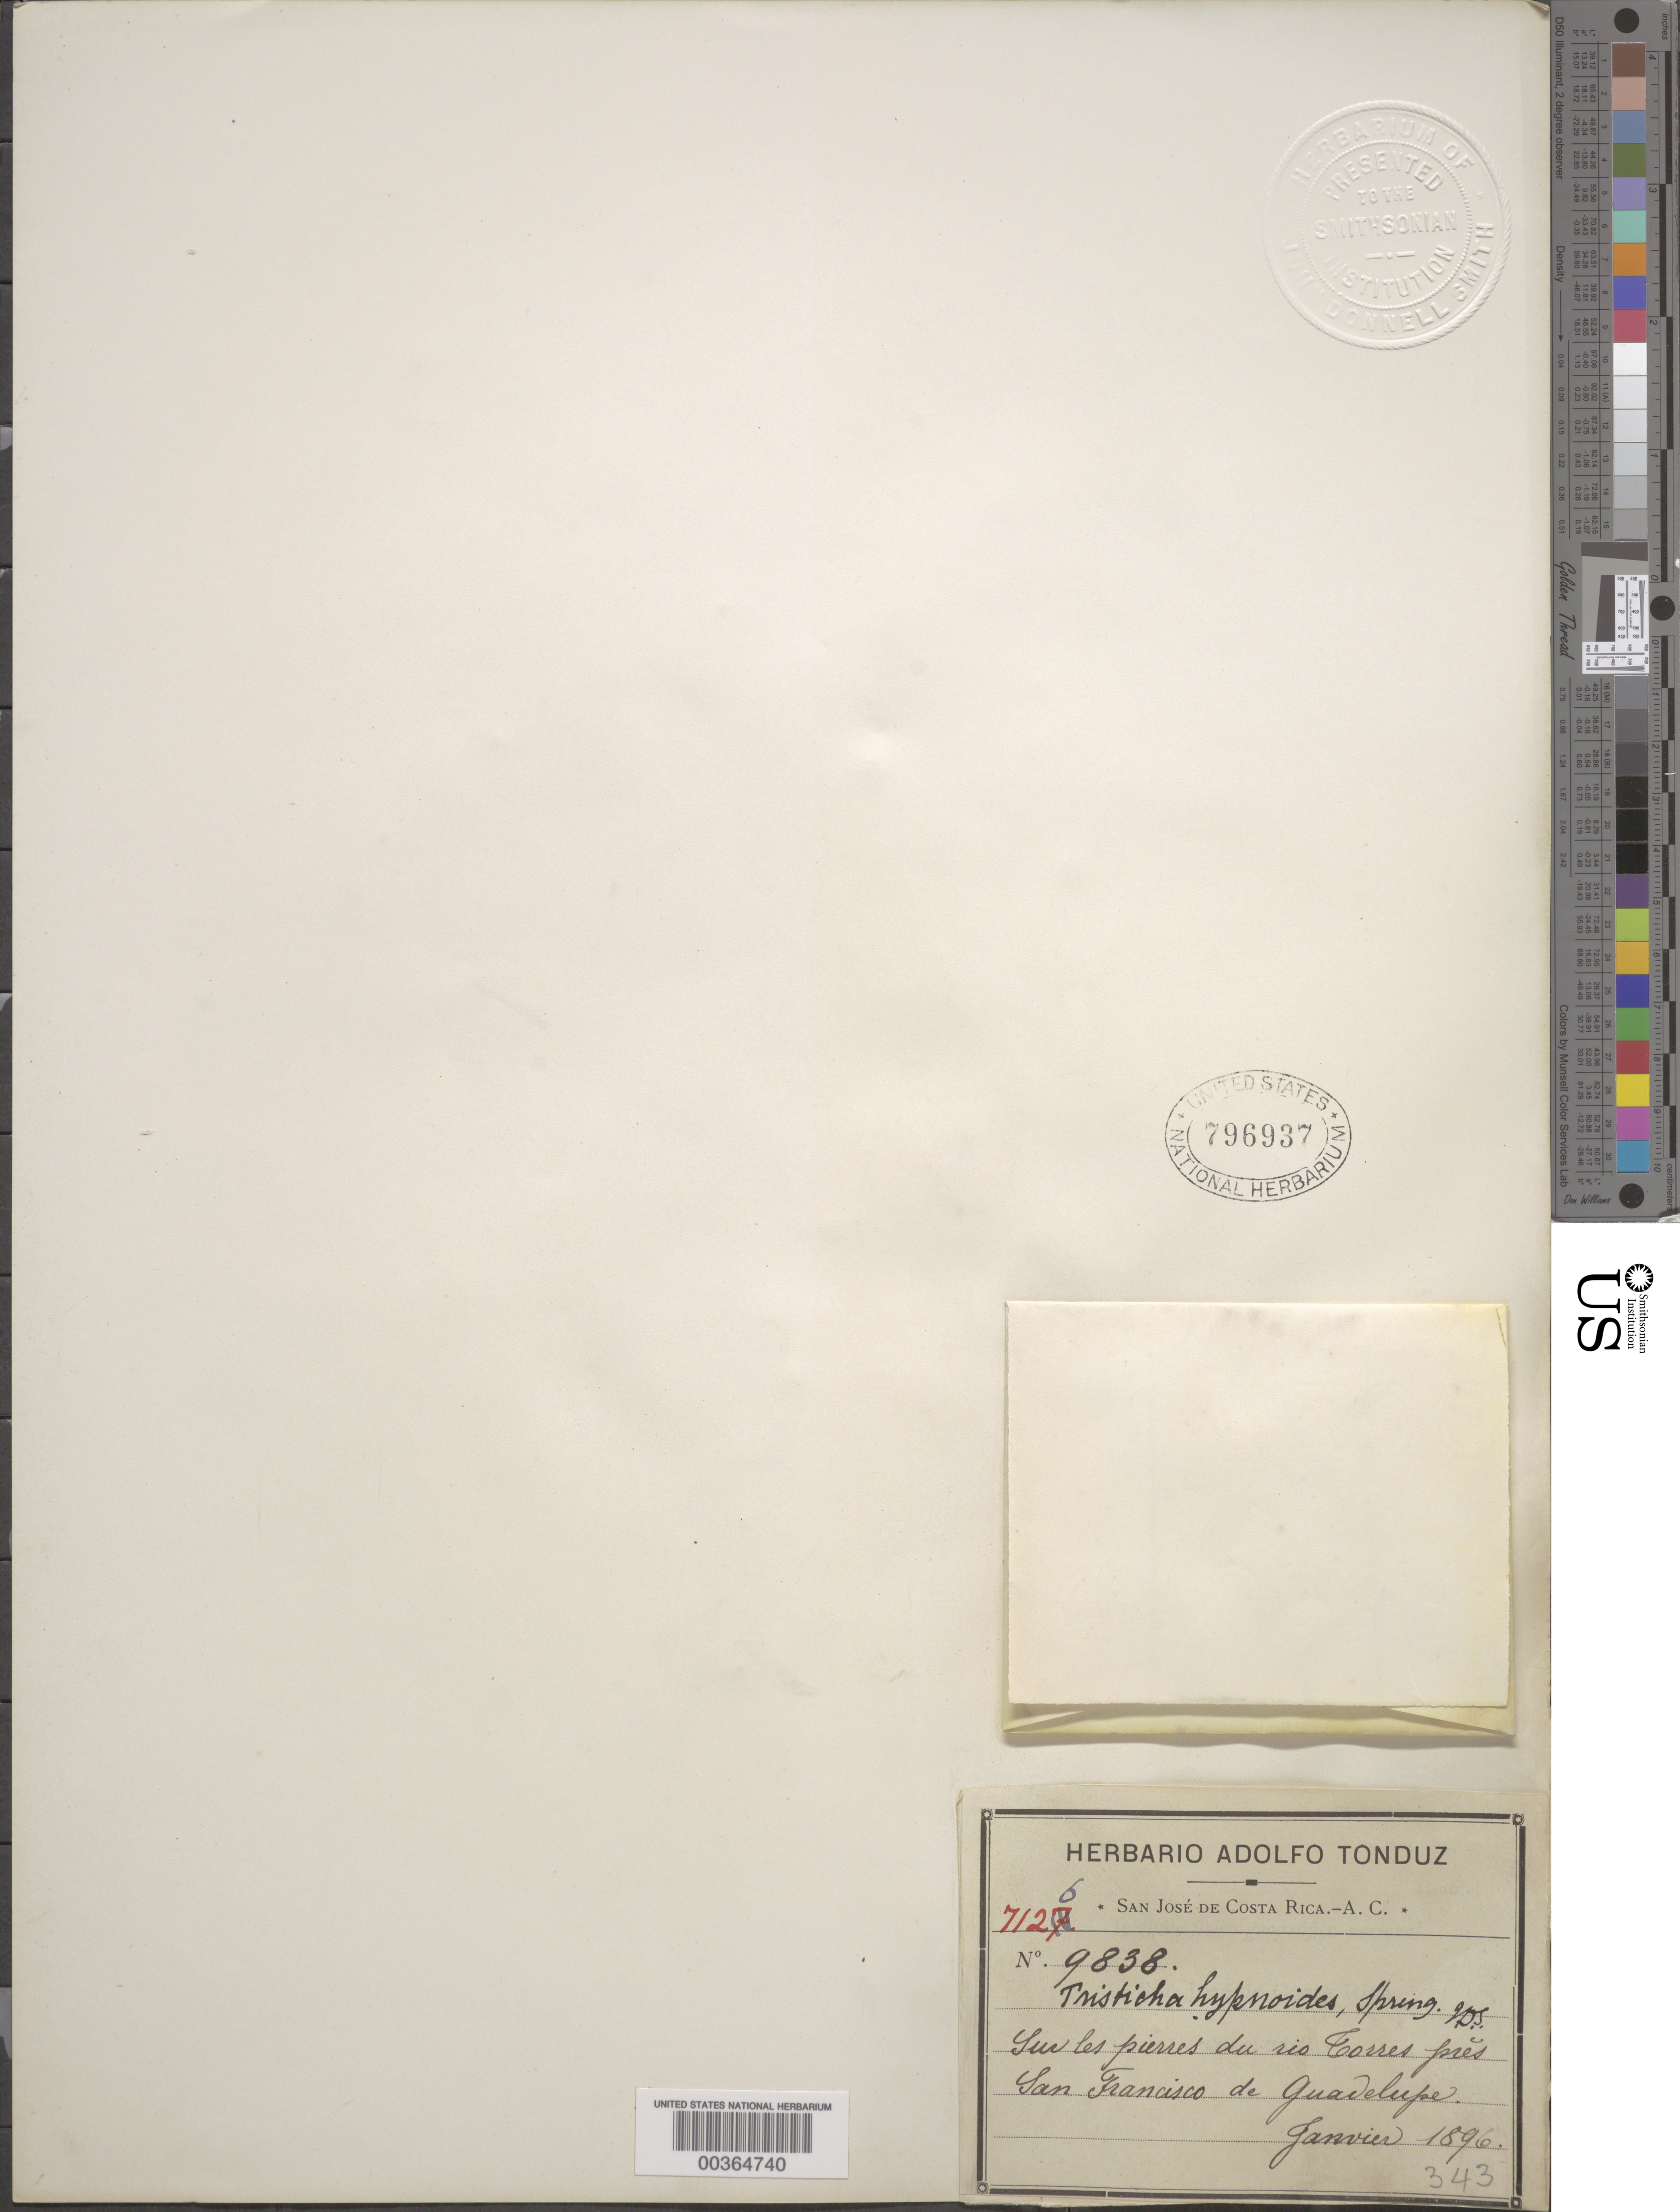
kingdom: Plantae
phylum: Tracheophyta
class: Magnoliopsida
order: Malpighiales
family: Podostemaceae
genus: Tristicha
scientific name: Tristicha trifaria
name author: (Willd.) Spreng.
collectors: A. Tonduz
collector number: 9838 Herb. Nat. Cost.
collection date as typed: Jan 1896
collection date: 1896-01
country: Costa Rica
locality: Rio Torres pres du San Francisco de Guadelupe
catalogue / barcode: US 796937